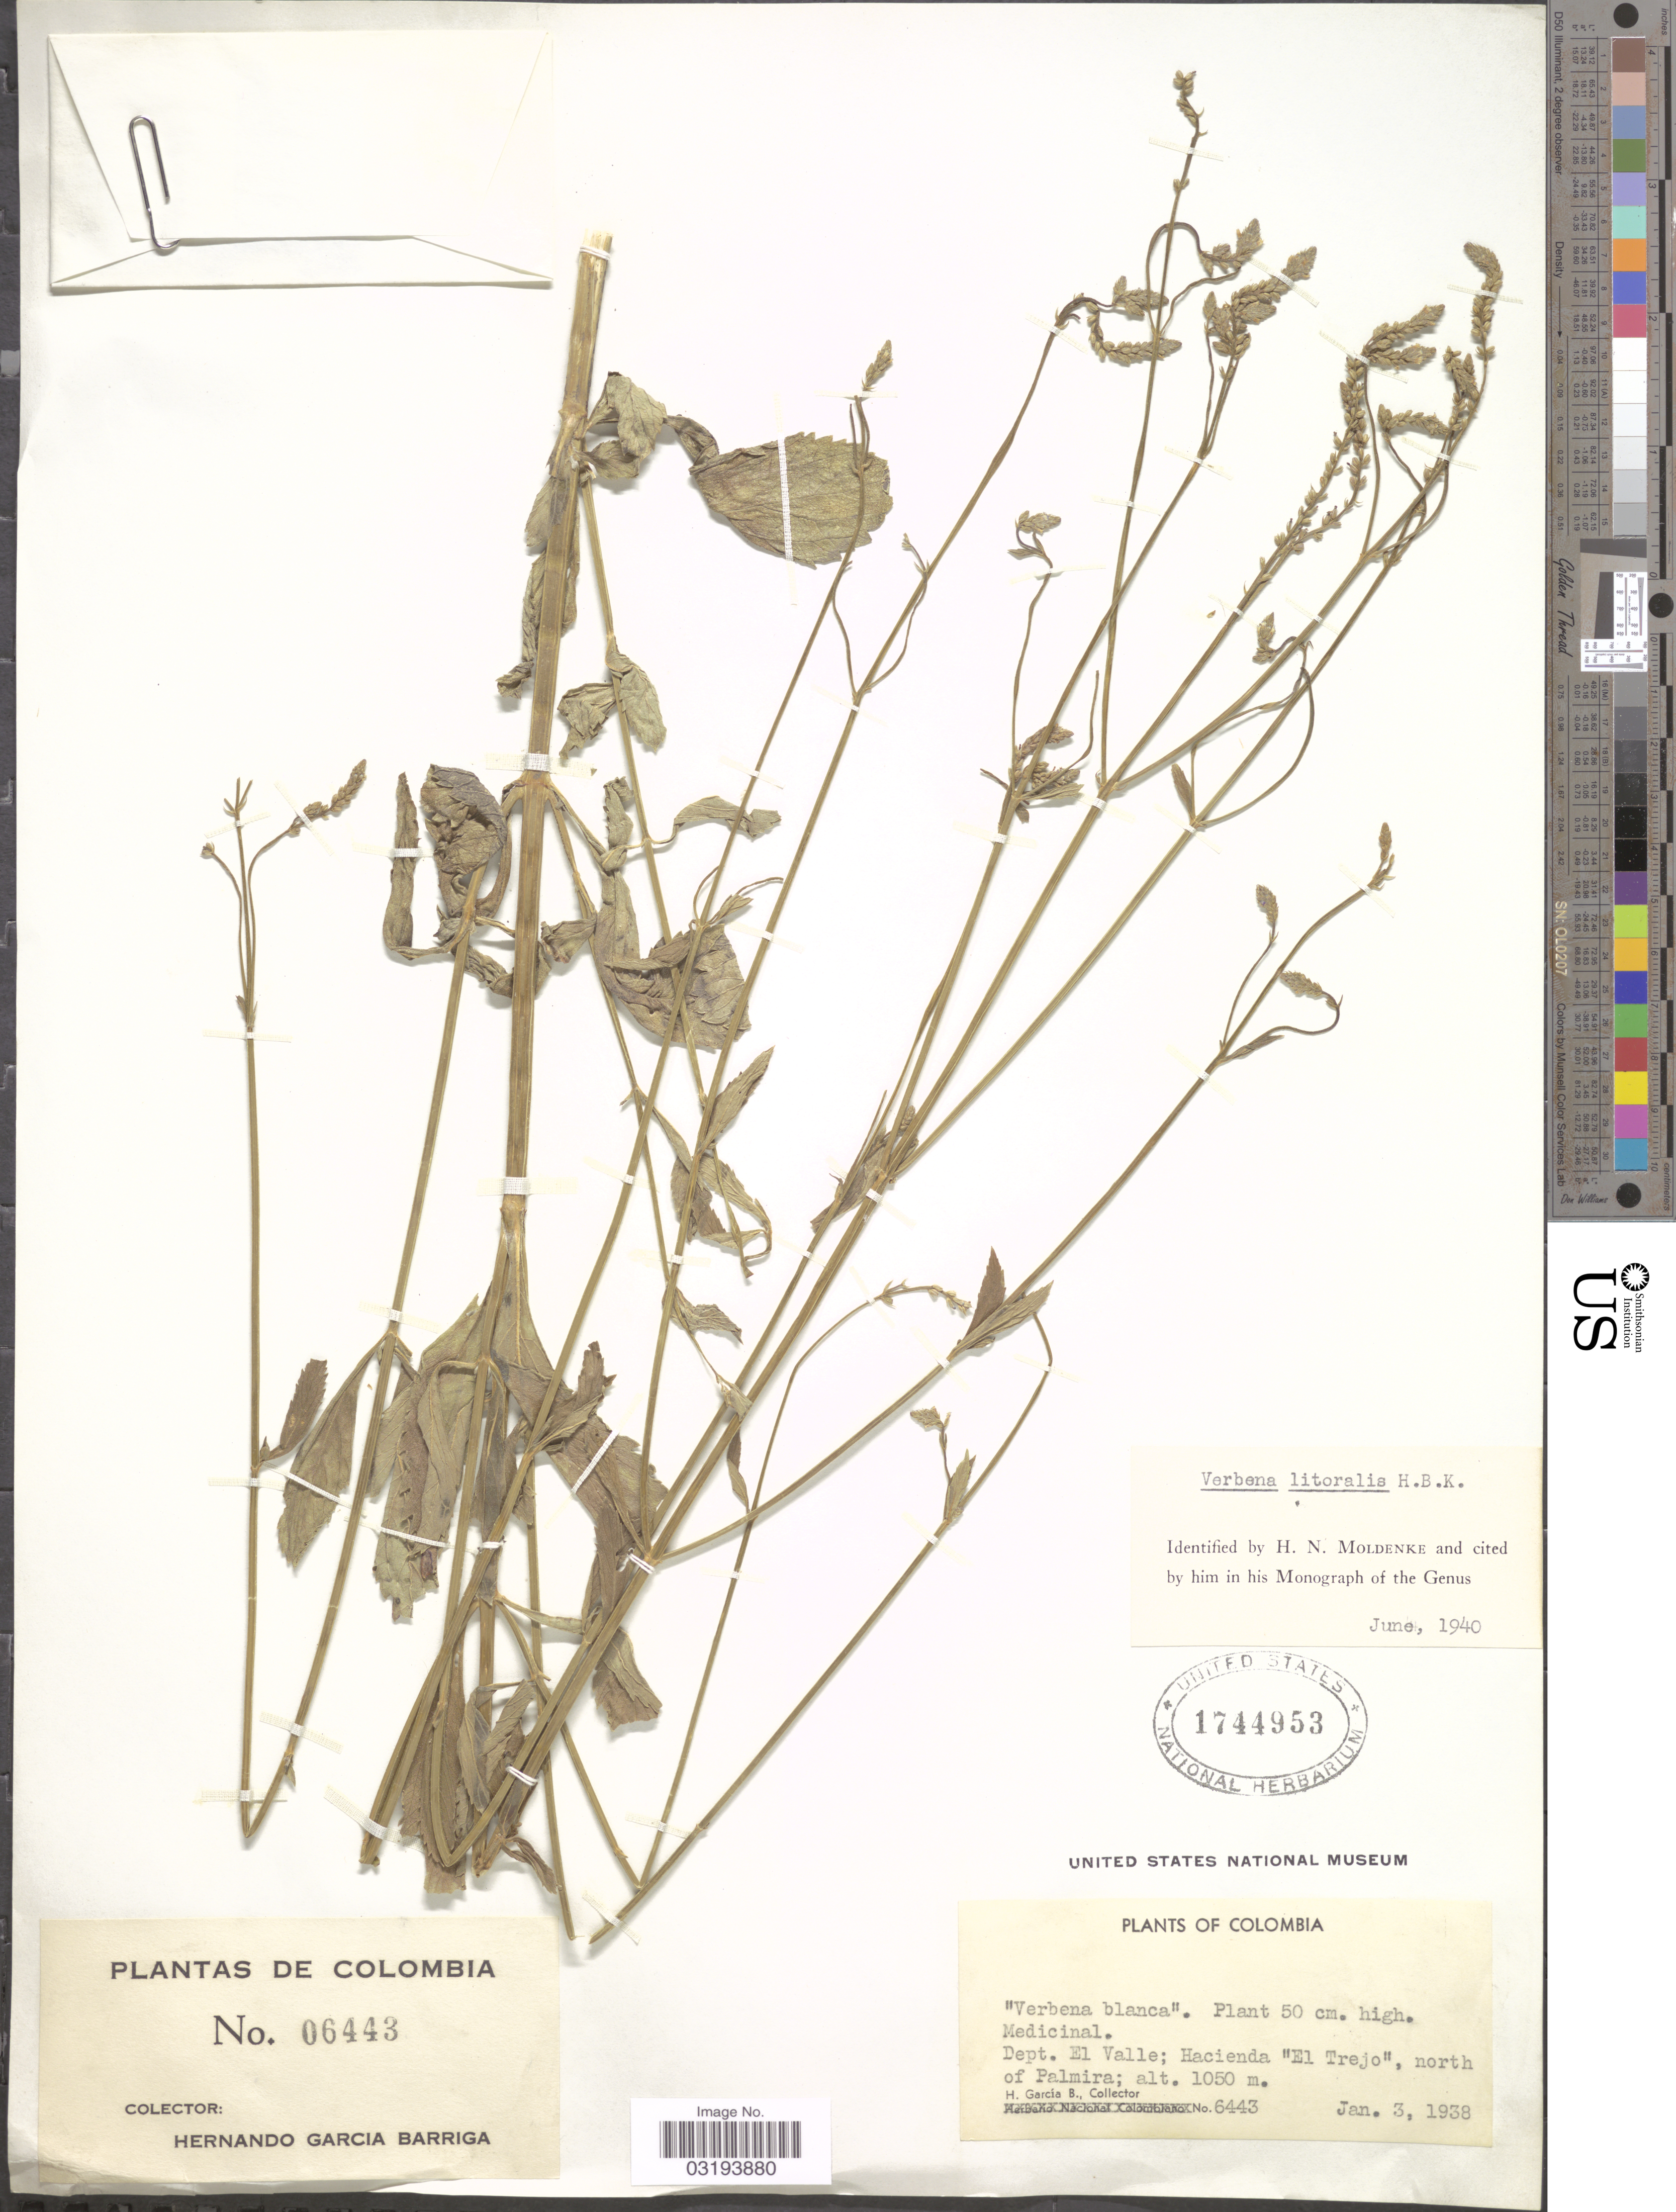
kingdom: Plantae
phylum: Tracheophyta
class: Magnoliopsida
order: Lamiales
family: Verbenaceae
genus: Verbena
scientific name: Verbena litoralis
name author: Kunth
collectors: H. García Barriga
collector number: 6443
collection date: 1938-01-03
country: Colombia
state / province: Valle del Cauca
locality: Dept. El Valle: Hacienda "El Trejo", north of Palmira.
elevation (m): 1050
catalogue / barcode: US 1744953